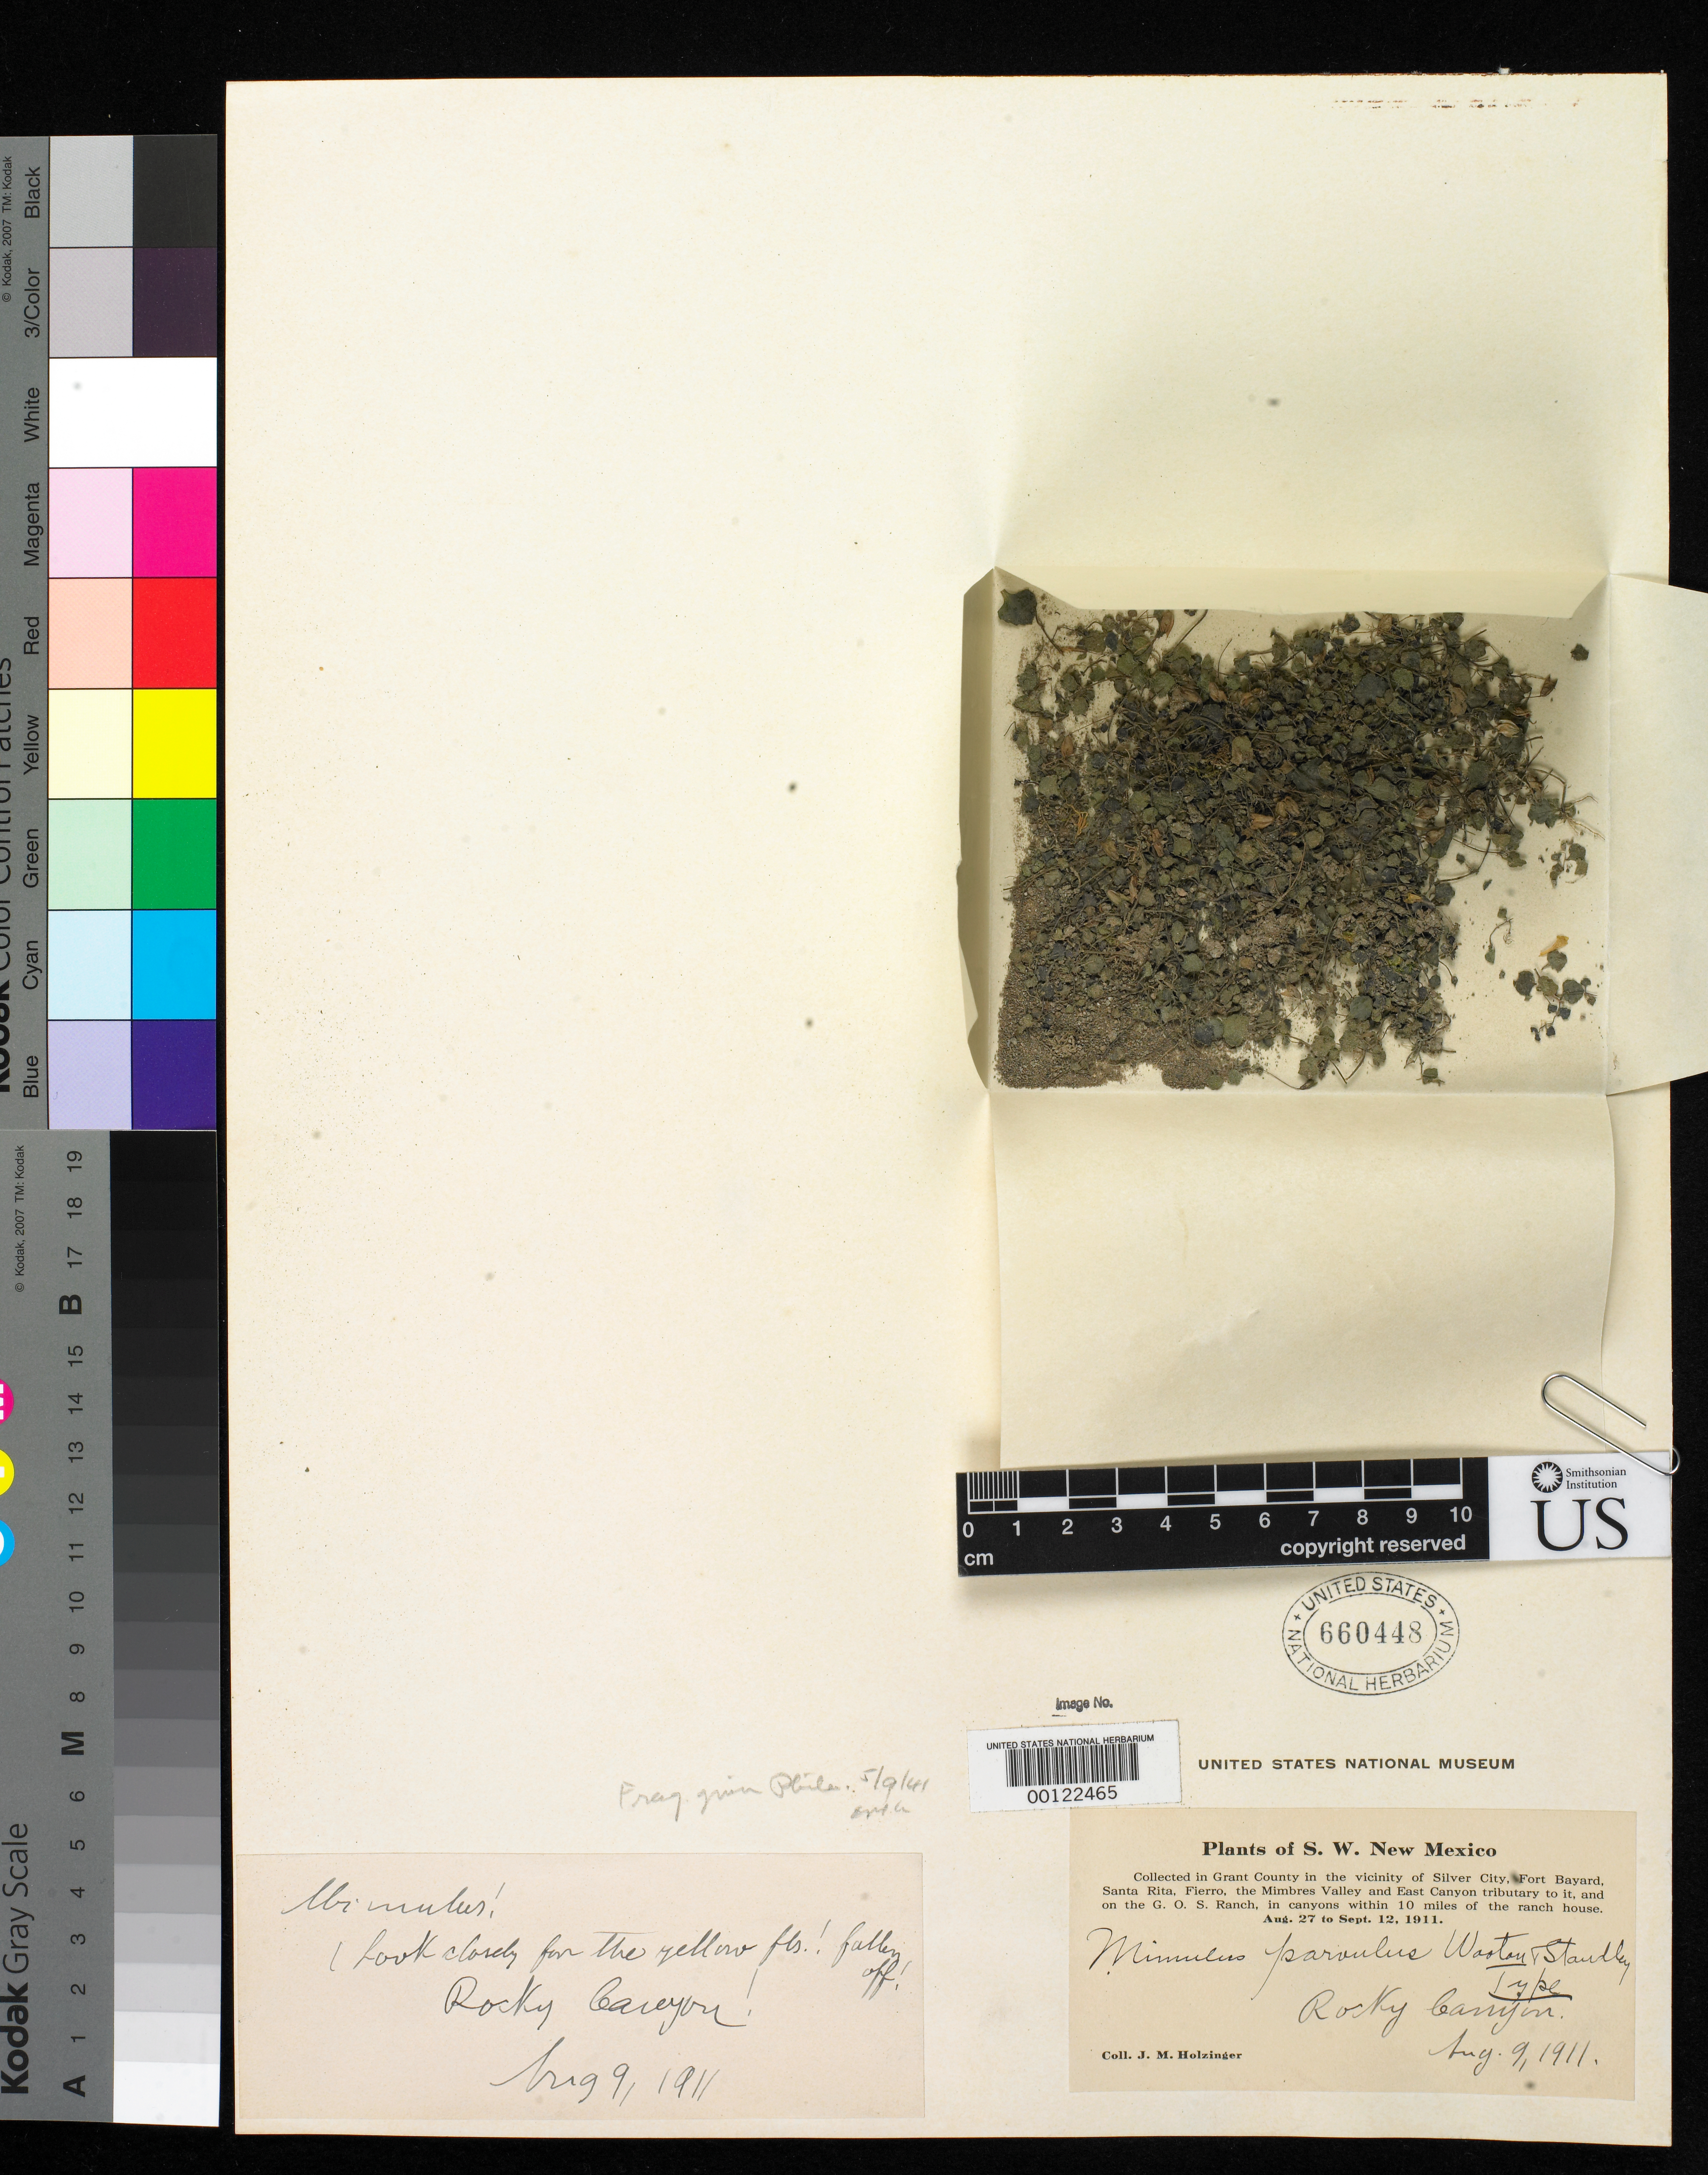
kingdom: Plantae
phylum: Tracheophyta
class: Magnoliopsida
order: Lamiales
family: Phrymaceae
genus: Mimulus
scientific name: Mimulus parvulus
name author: Wooton & Standl.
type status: Holotype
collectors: J. M. Holzinger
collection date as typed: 09 Aug 1911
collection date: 1911-08-09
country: United States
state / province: New Mexico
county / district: Grant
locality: Rocky Canyon.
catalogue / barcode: US 660448